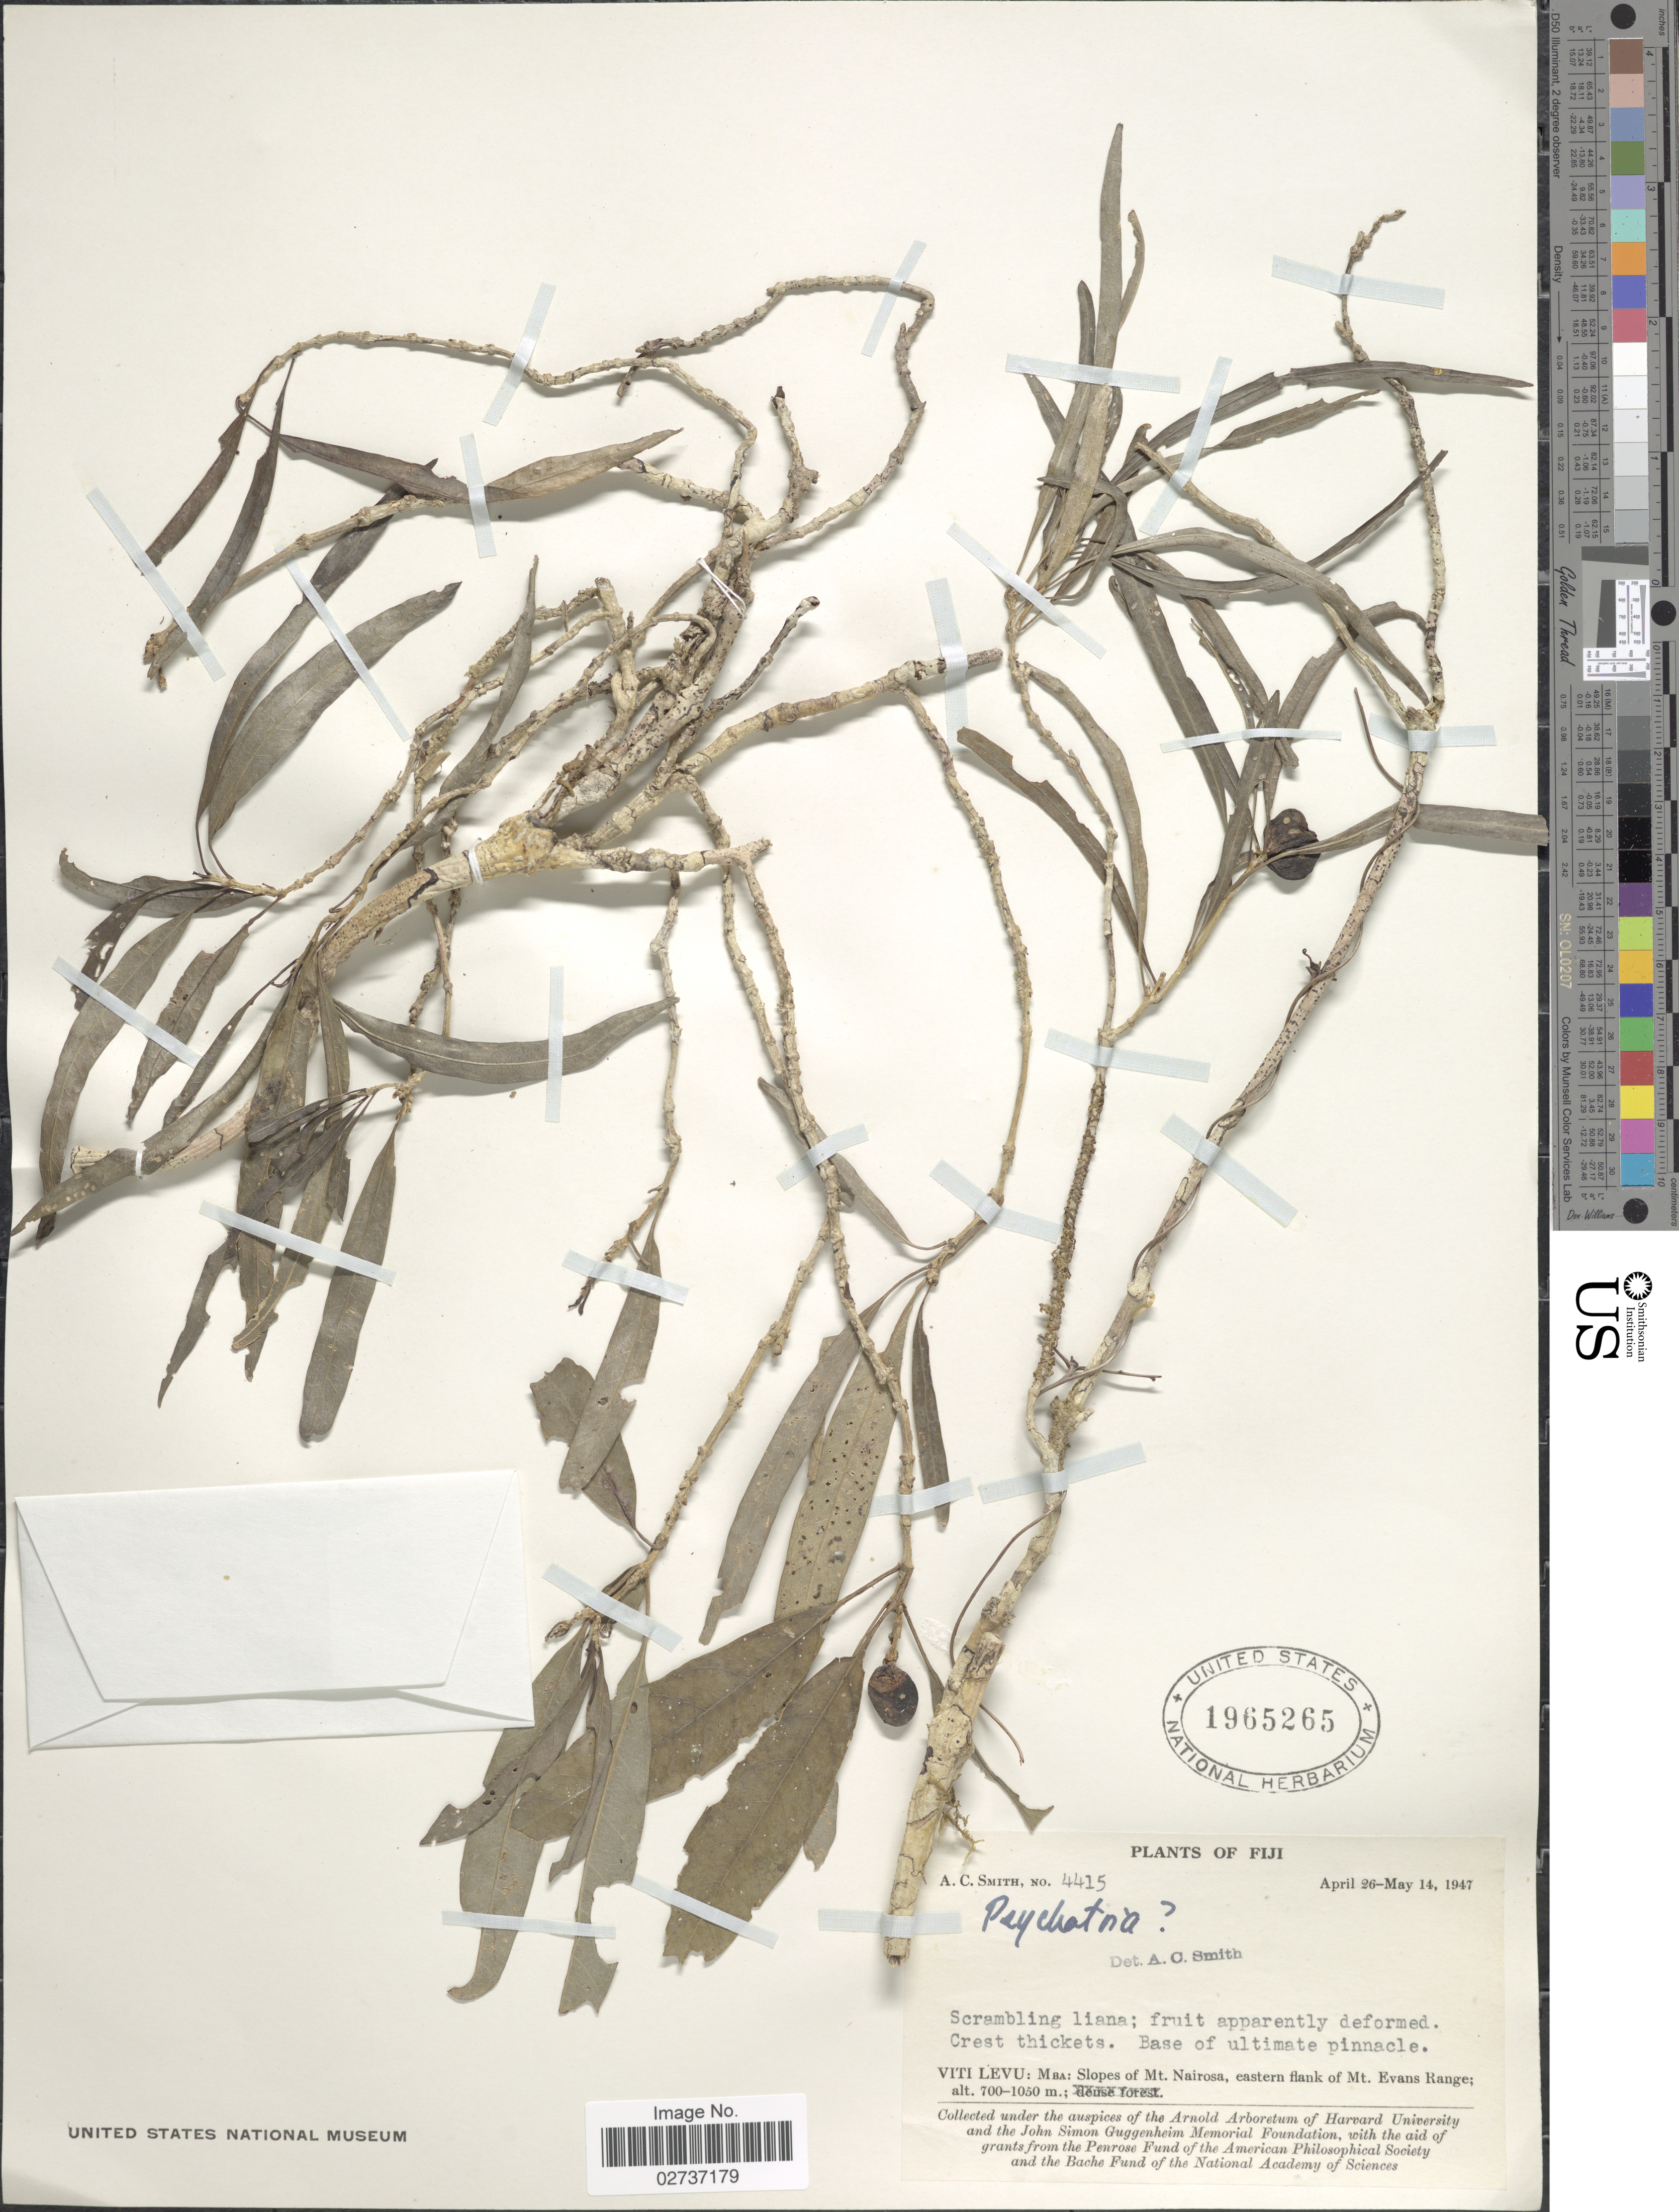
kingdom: Plantae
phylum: Tracheophyta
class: Magnoliopsida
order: Gentianales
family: Rubiaceae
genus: Psychotria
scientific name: Psychotria sp.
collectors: A. C. Smith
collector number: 4415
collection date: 1947-04-26/1947-05-14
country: Fiji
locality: Viti Levu: Slopes of Mt. Naroisa, eastern flank of Mt. Evans Range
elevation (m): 700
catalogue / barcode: US 1965265